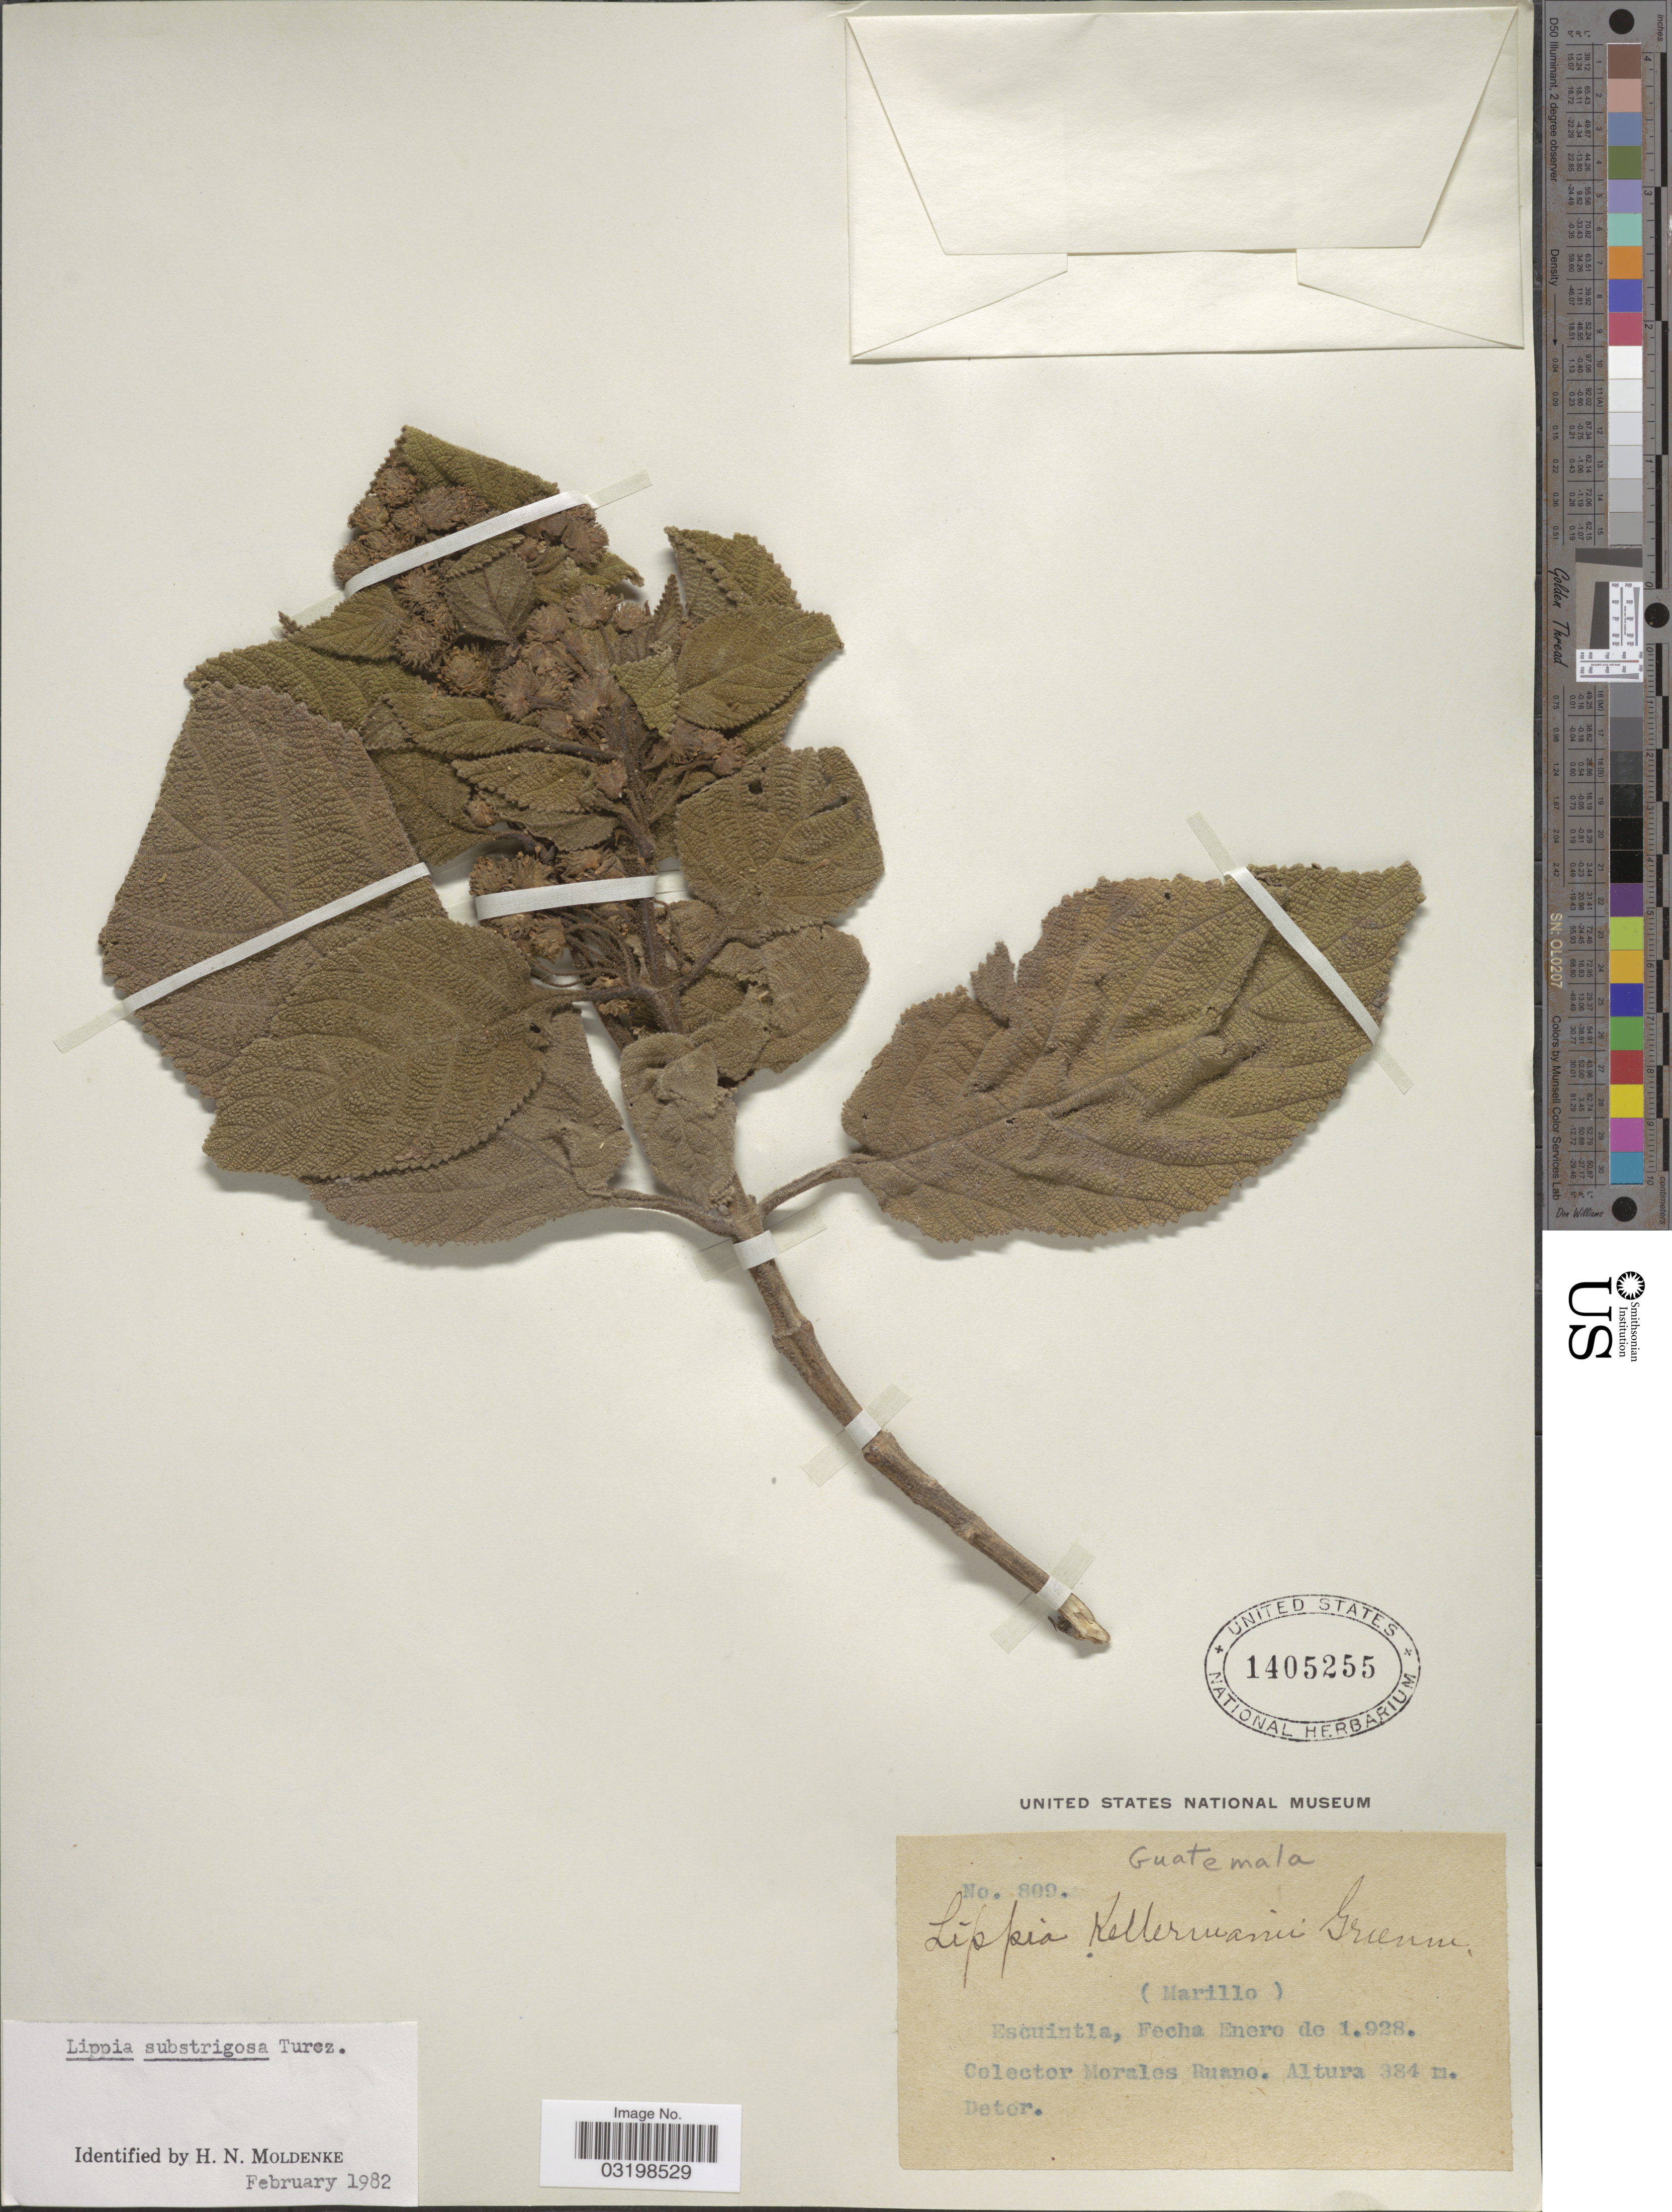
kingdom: Plantae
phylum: Tracheophyta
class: Magnoliopsida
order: Lamiales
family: Verbenaceae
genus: Lippia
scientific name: Lippia umbellata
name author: Cav.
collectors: M. Ruano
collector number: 809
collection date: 1928-01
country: Guatemala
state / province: Escuintla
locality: (Marillo).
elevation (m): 384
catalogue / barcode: US 1405255